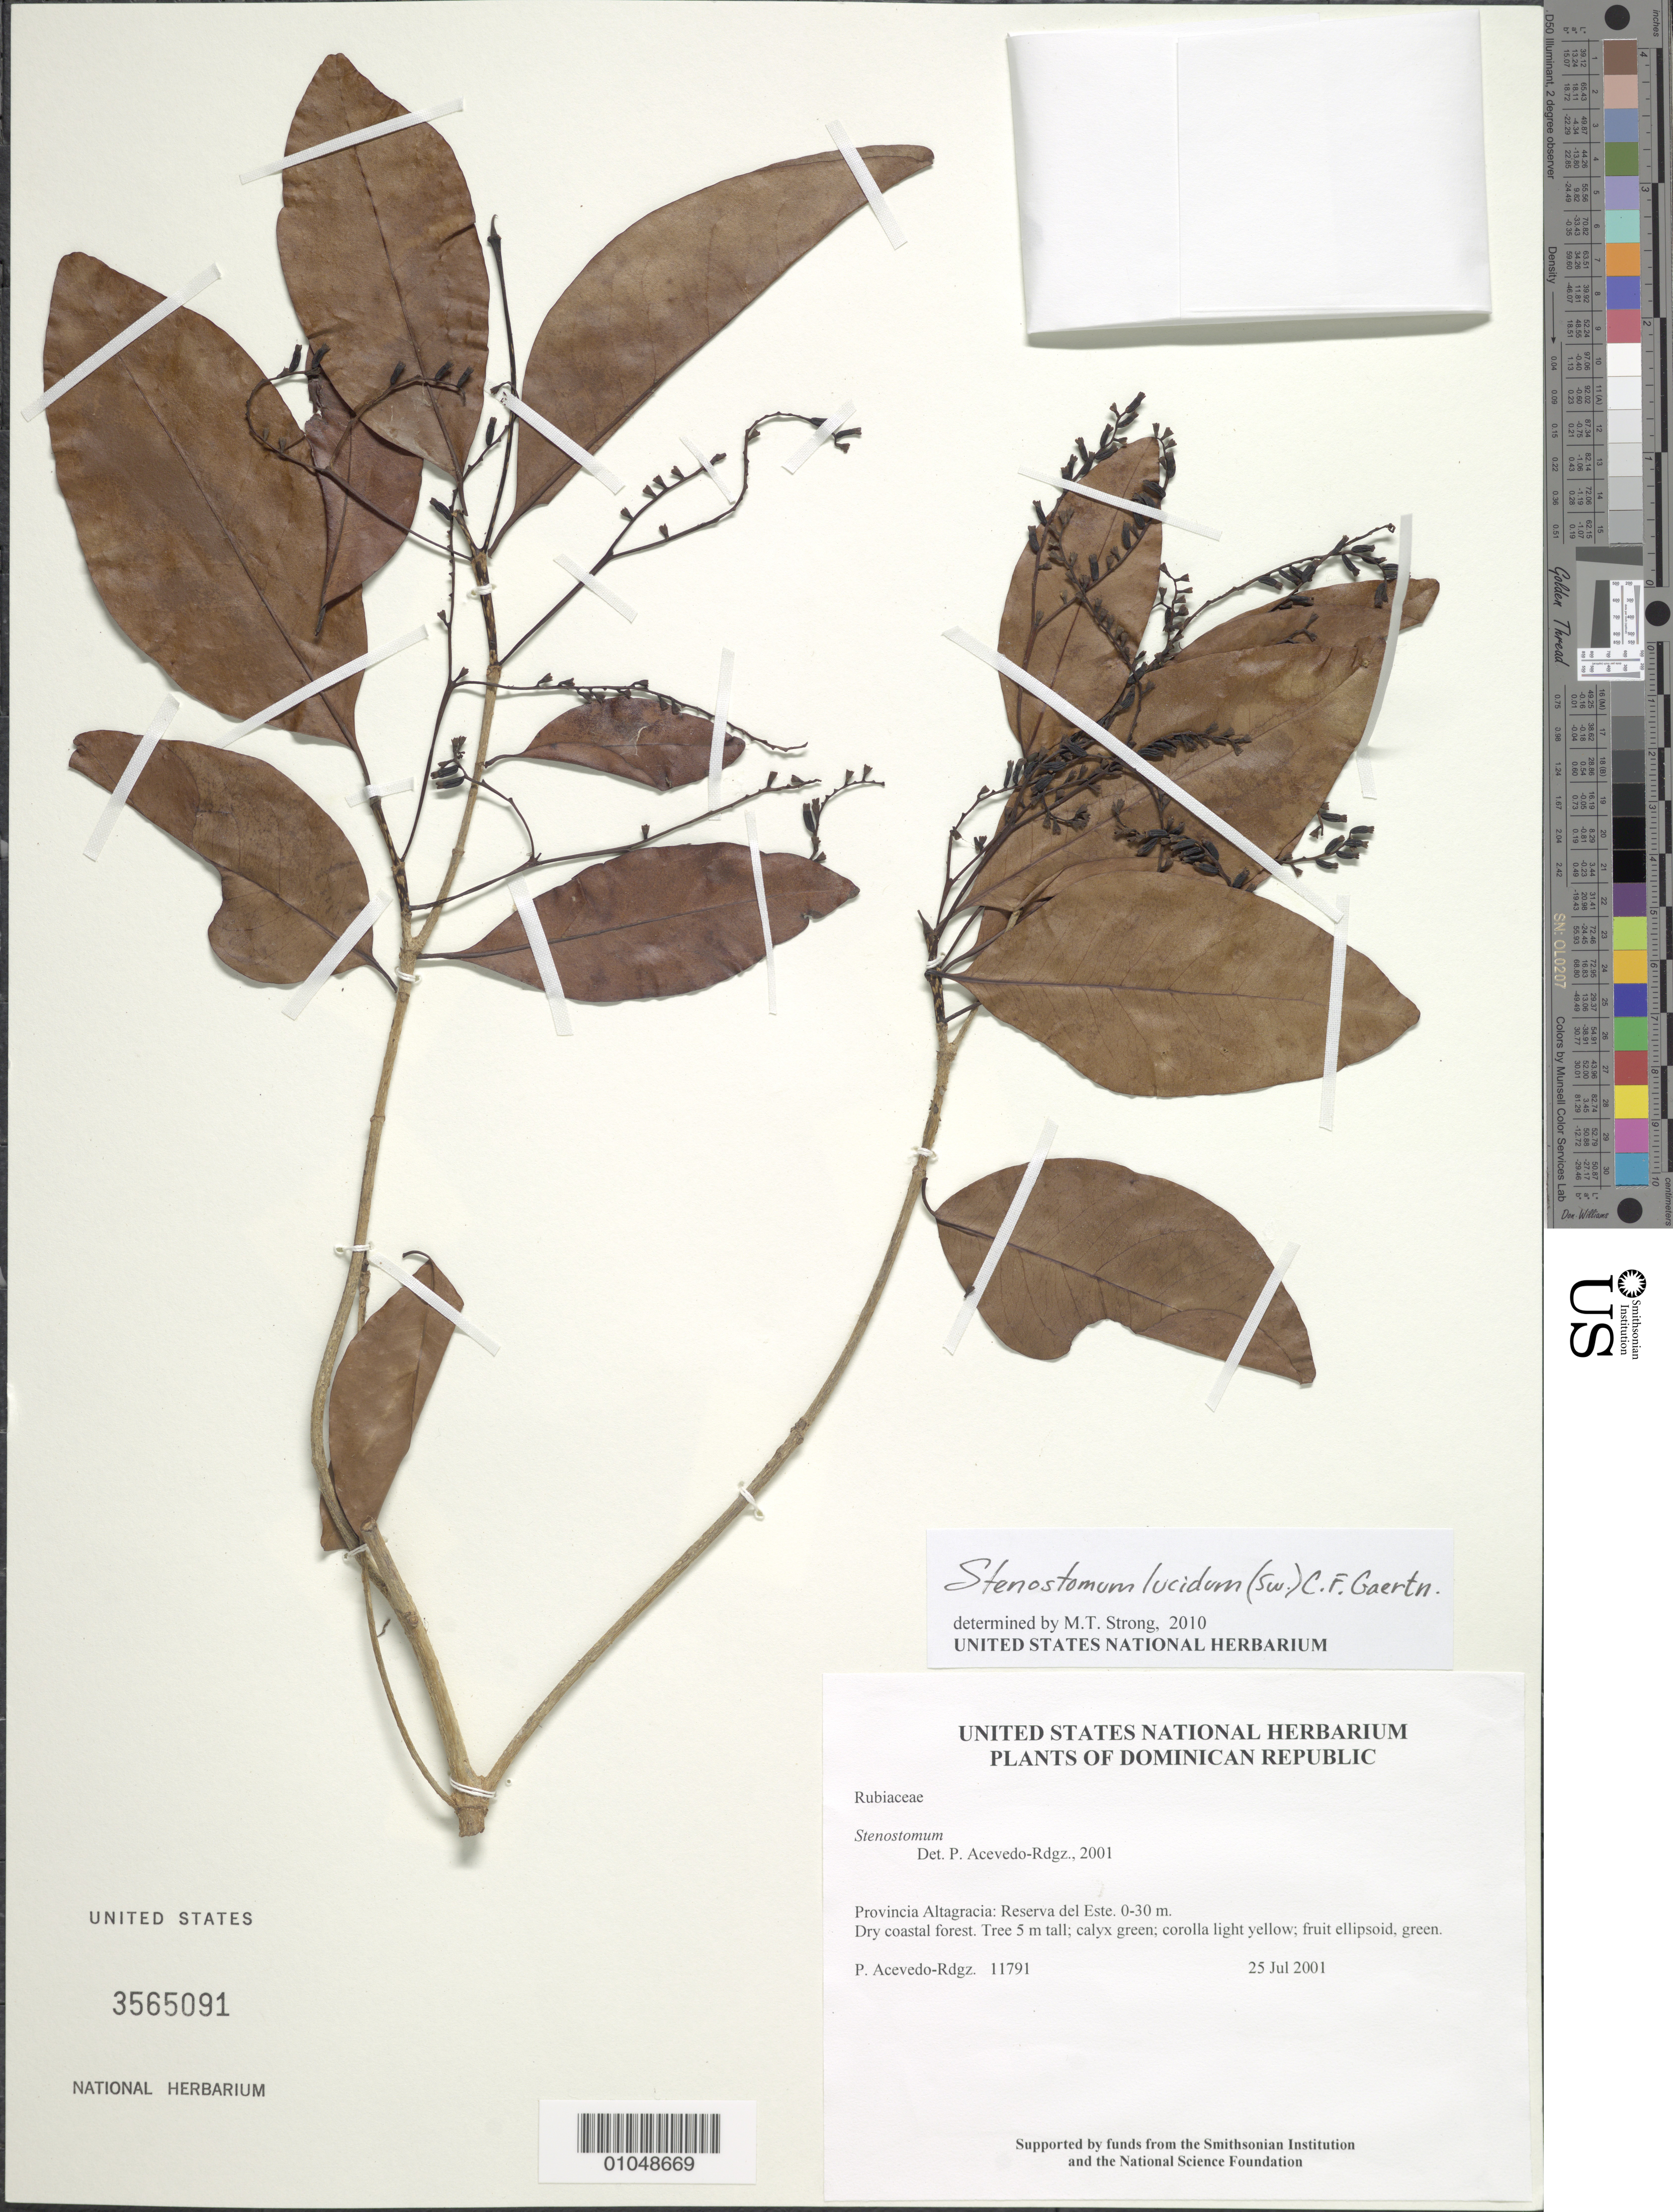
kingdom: Plantae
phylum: Tracheophyta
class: Magnoliopsida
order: Gentianales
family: Rubiaceae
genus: Stenostomum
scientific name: Stenostomum lucidum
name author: (Sw.) C.F. Gaertn.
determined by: Strong, M. T., (US), Smithsonian Institution - National Museum of Natural History (UNITED STATES)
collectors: P. Acevedo-Rodr.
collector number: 11791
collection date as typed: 25 Jul 2001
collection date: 2001-07-25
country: Dominican Republic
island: Hispaniola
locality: Provincia Altagracia: Reserva del Este.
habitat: Dry coastal forest.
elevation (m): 0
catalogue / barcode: US 3565091